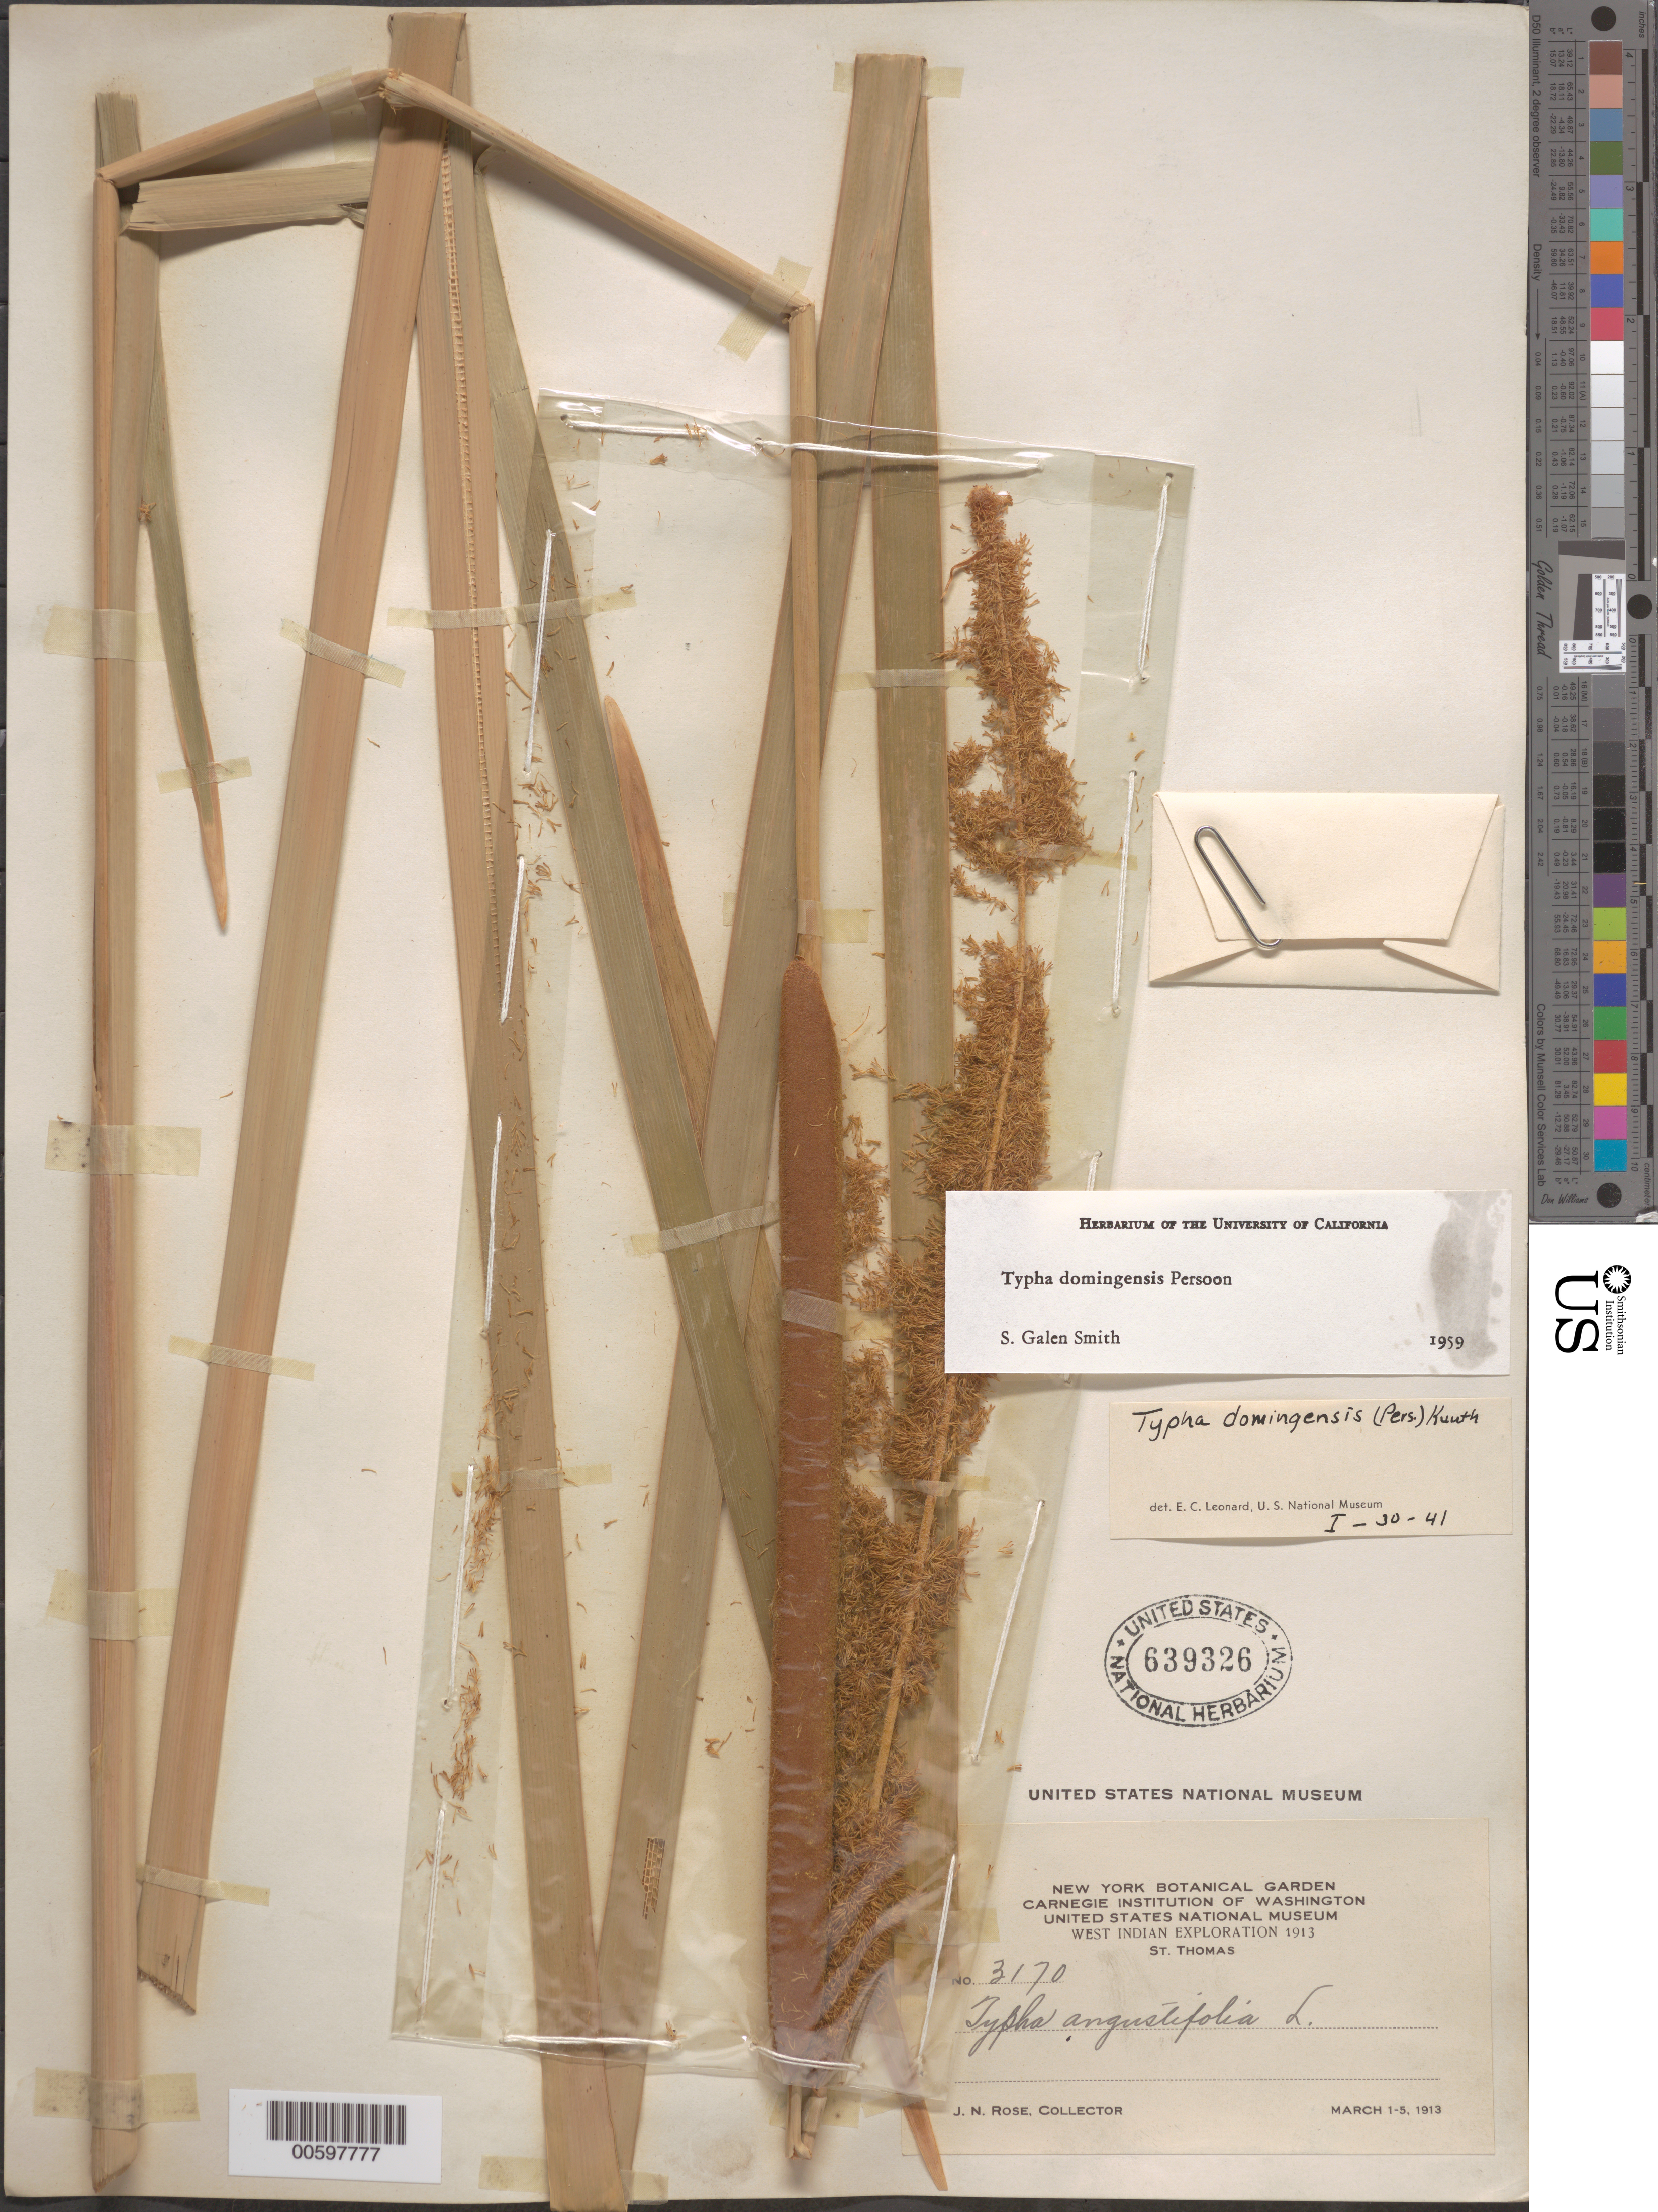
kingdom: Plantae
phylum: Tracheophyta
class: Liliopsida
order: Poales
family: Typhaceae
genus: Typha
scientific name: Typha domingensis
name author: Pers.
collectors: J. N. Rose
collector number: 3170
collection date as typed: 01 Mar 1913 to 05 Mar 1913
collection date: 1913-03-01/1913-03-05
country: U.S. Virgin Islands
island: St. Thomas Island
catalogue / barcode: US 639326